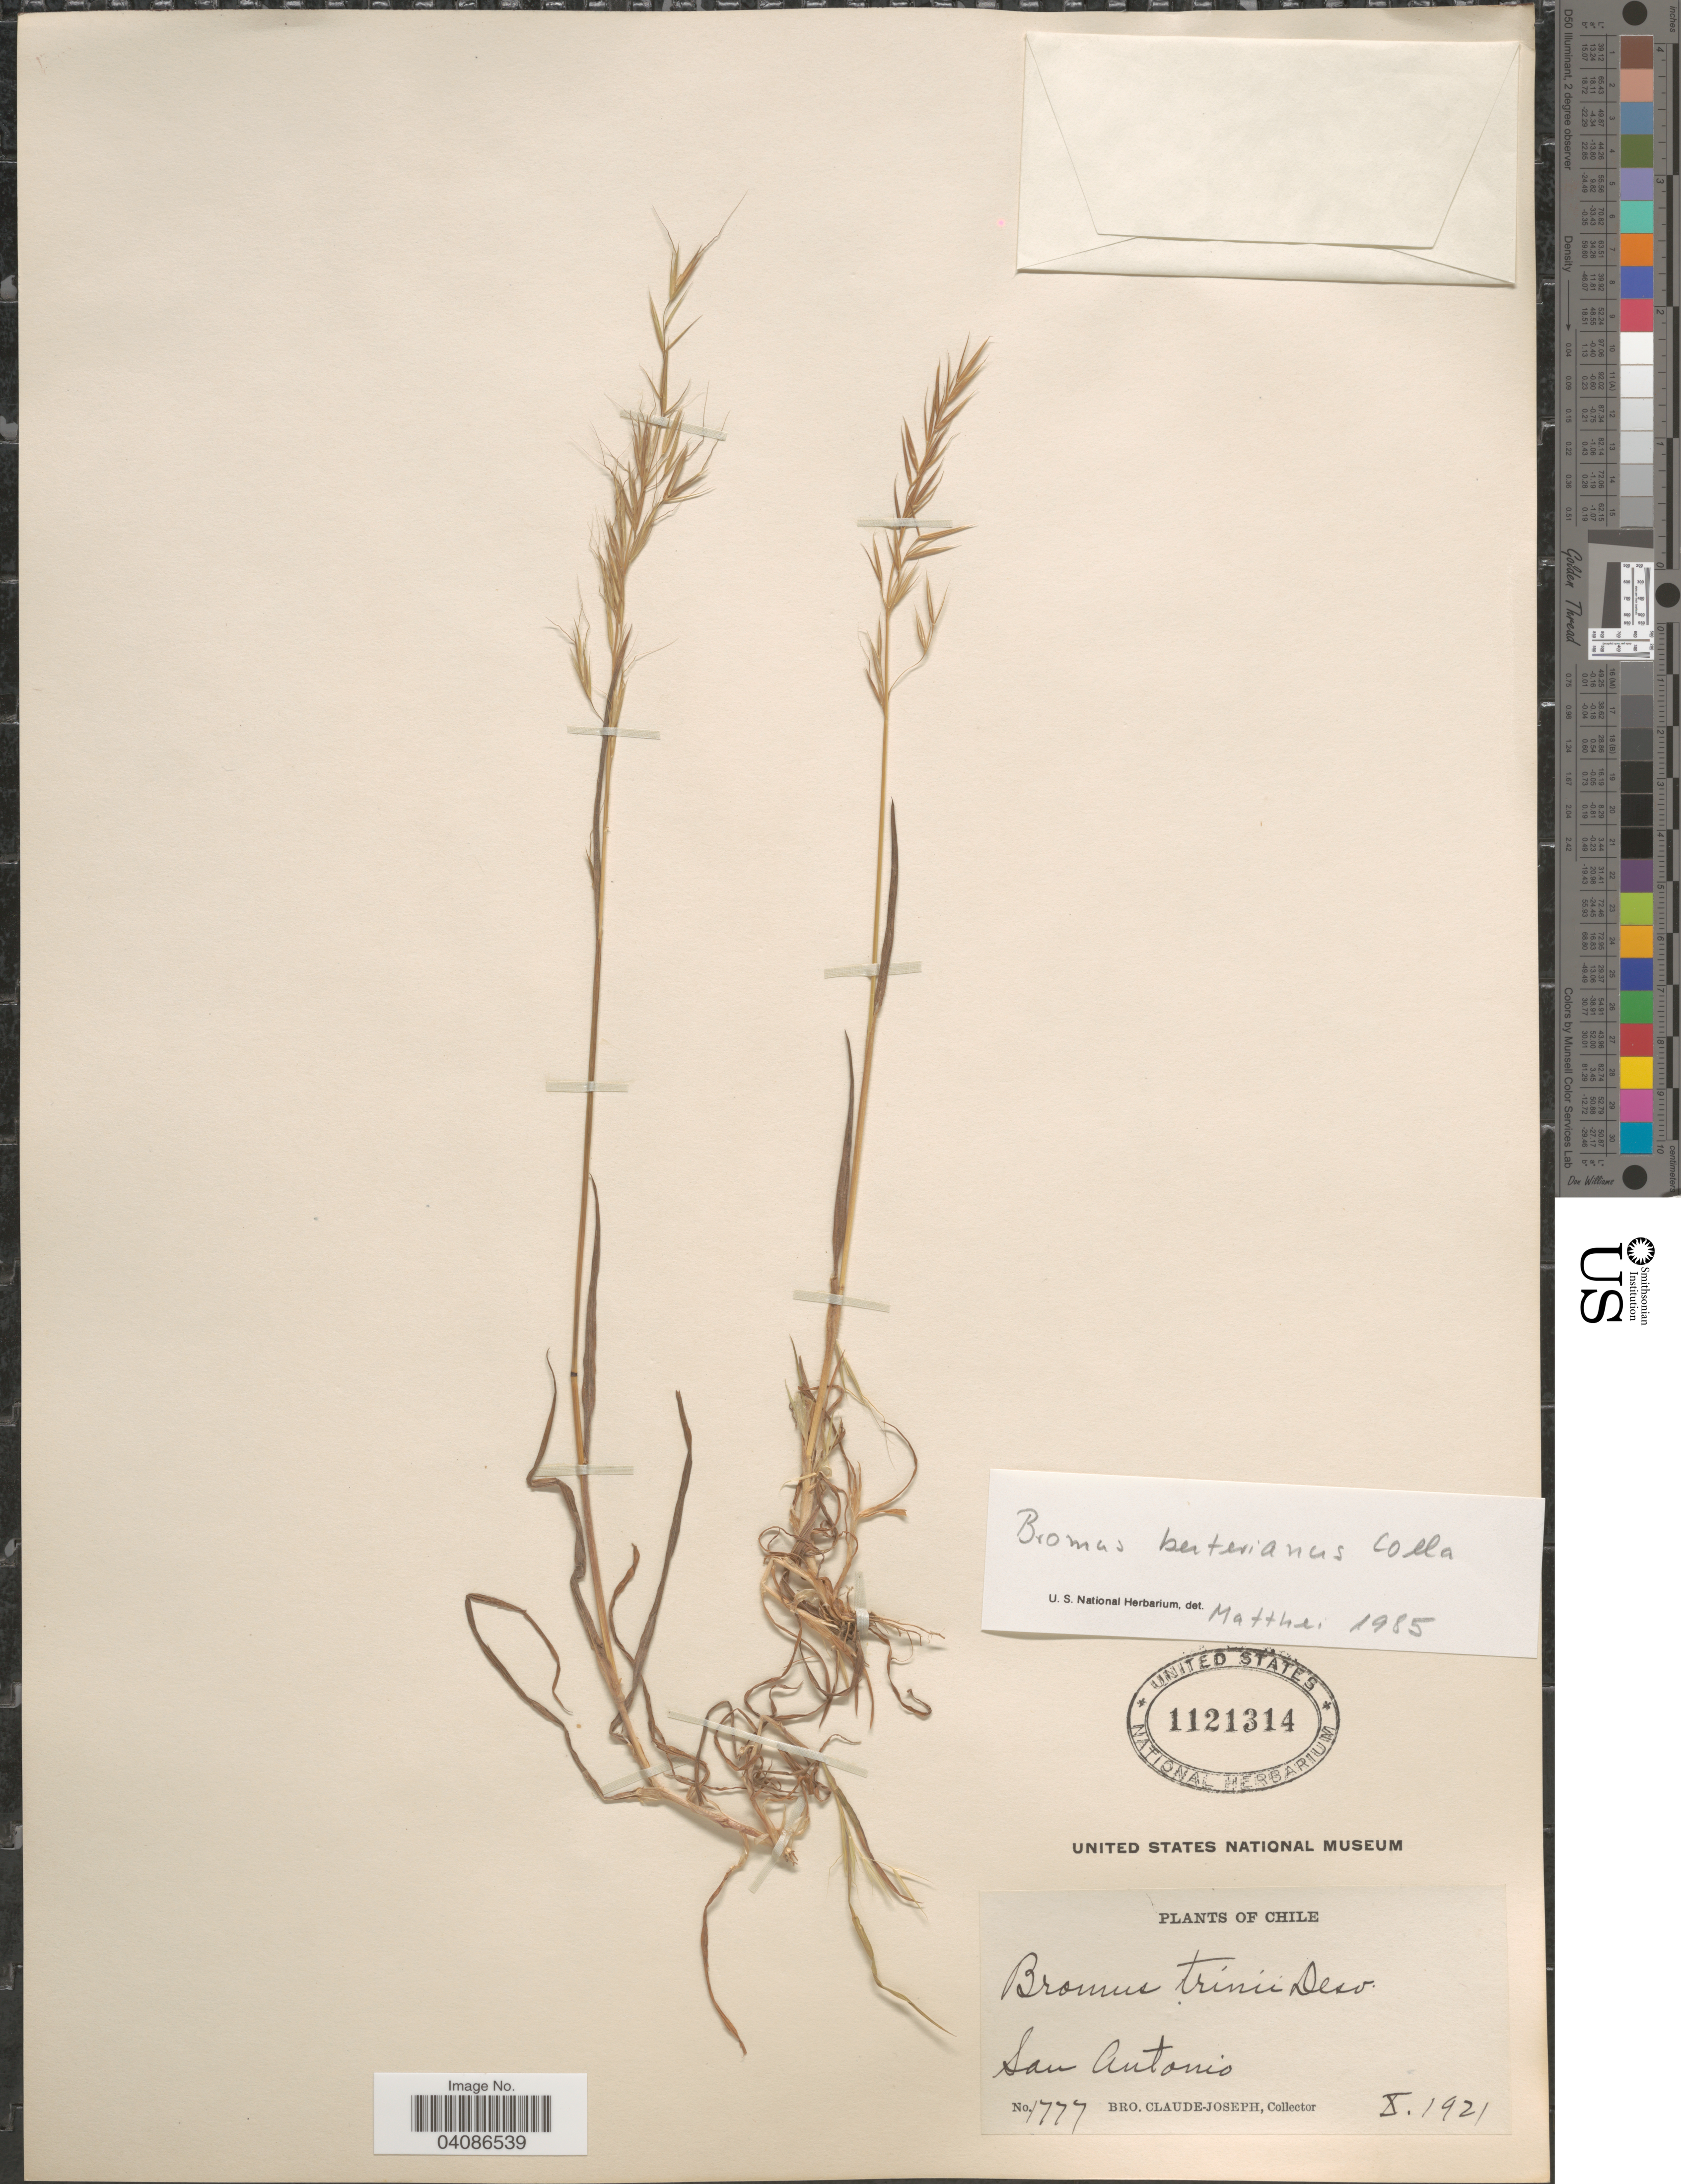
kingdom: Plantae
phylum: Tracheophyta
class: Liliopsida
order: Poales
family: Poaceae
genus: Bromus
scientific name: Bromus berteroanus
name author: Colla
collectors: Bro. Claude-Joseph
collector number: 1777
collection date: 1921-10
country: Chile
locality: San Antonio.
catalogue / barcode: US 1121314